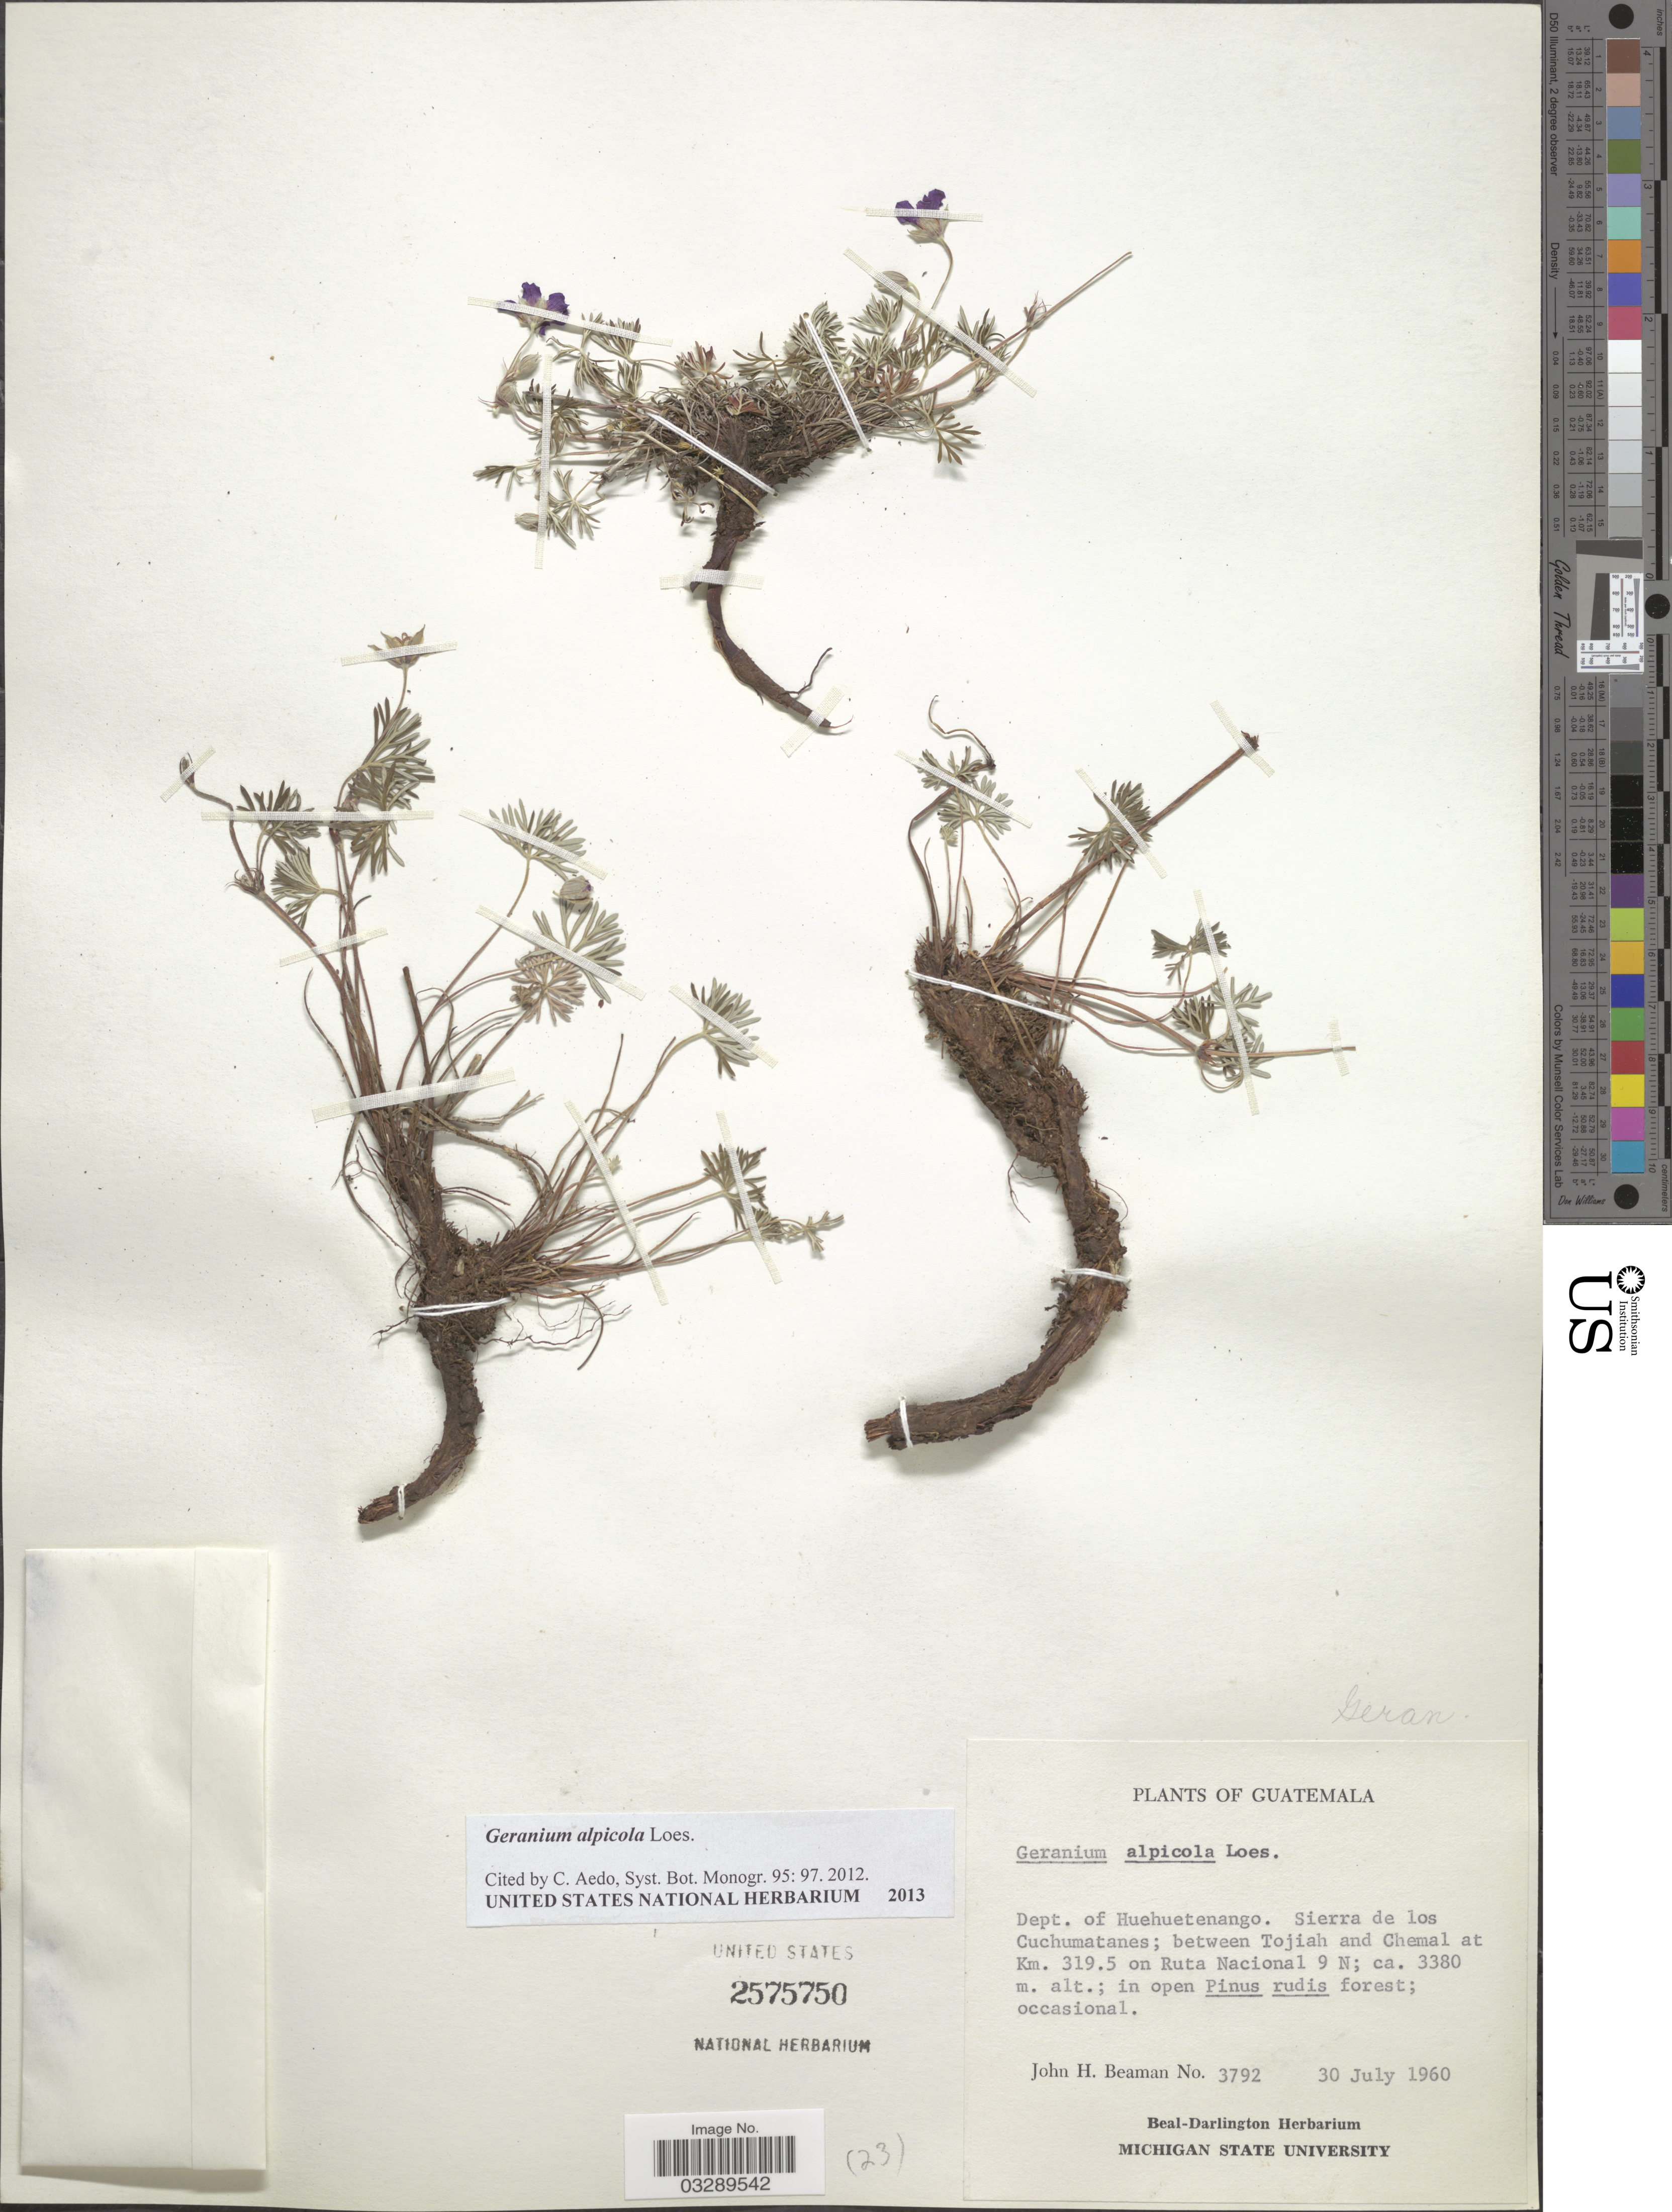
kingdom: Plantae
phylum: Tracheophyta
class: Magnoliopsida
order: Geraniales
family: Geraniaceae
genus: Geranium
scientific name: Geranium alpicola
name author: Loes.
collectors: J. H. Beaman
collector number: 3792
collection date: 1960-07-30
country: Guatemala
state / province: Huehuetenango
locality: Dept. of Huehuetenango. Sierra de los Cuchumatanes; between Tojiah and Chemal at Km. 319.5 on Ruta Nacional 9 N.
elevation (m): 3380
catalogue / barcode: US 2575750